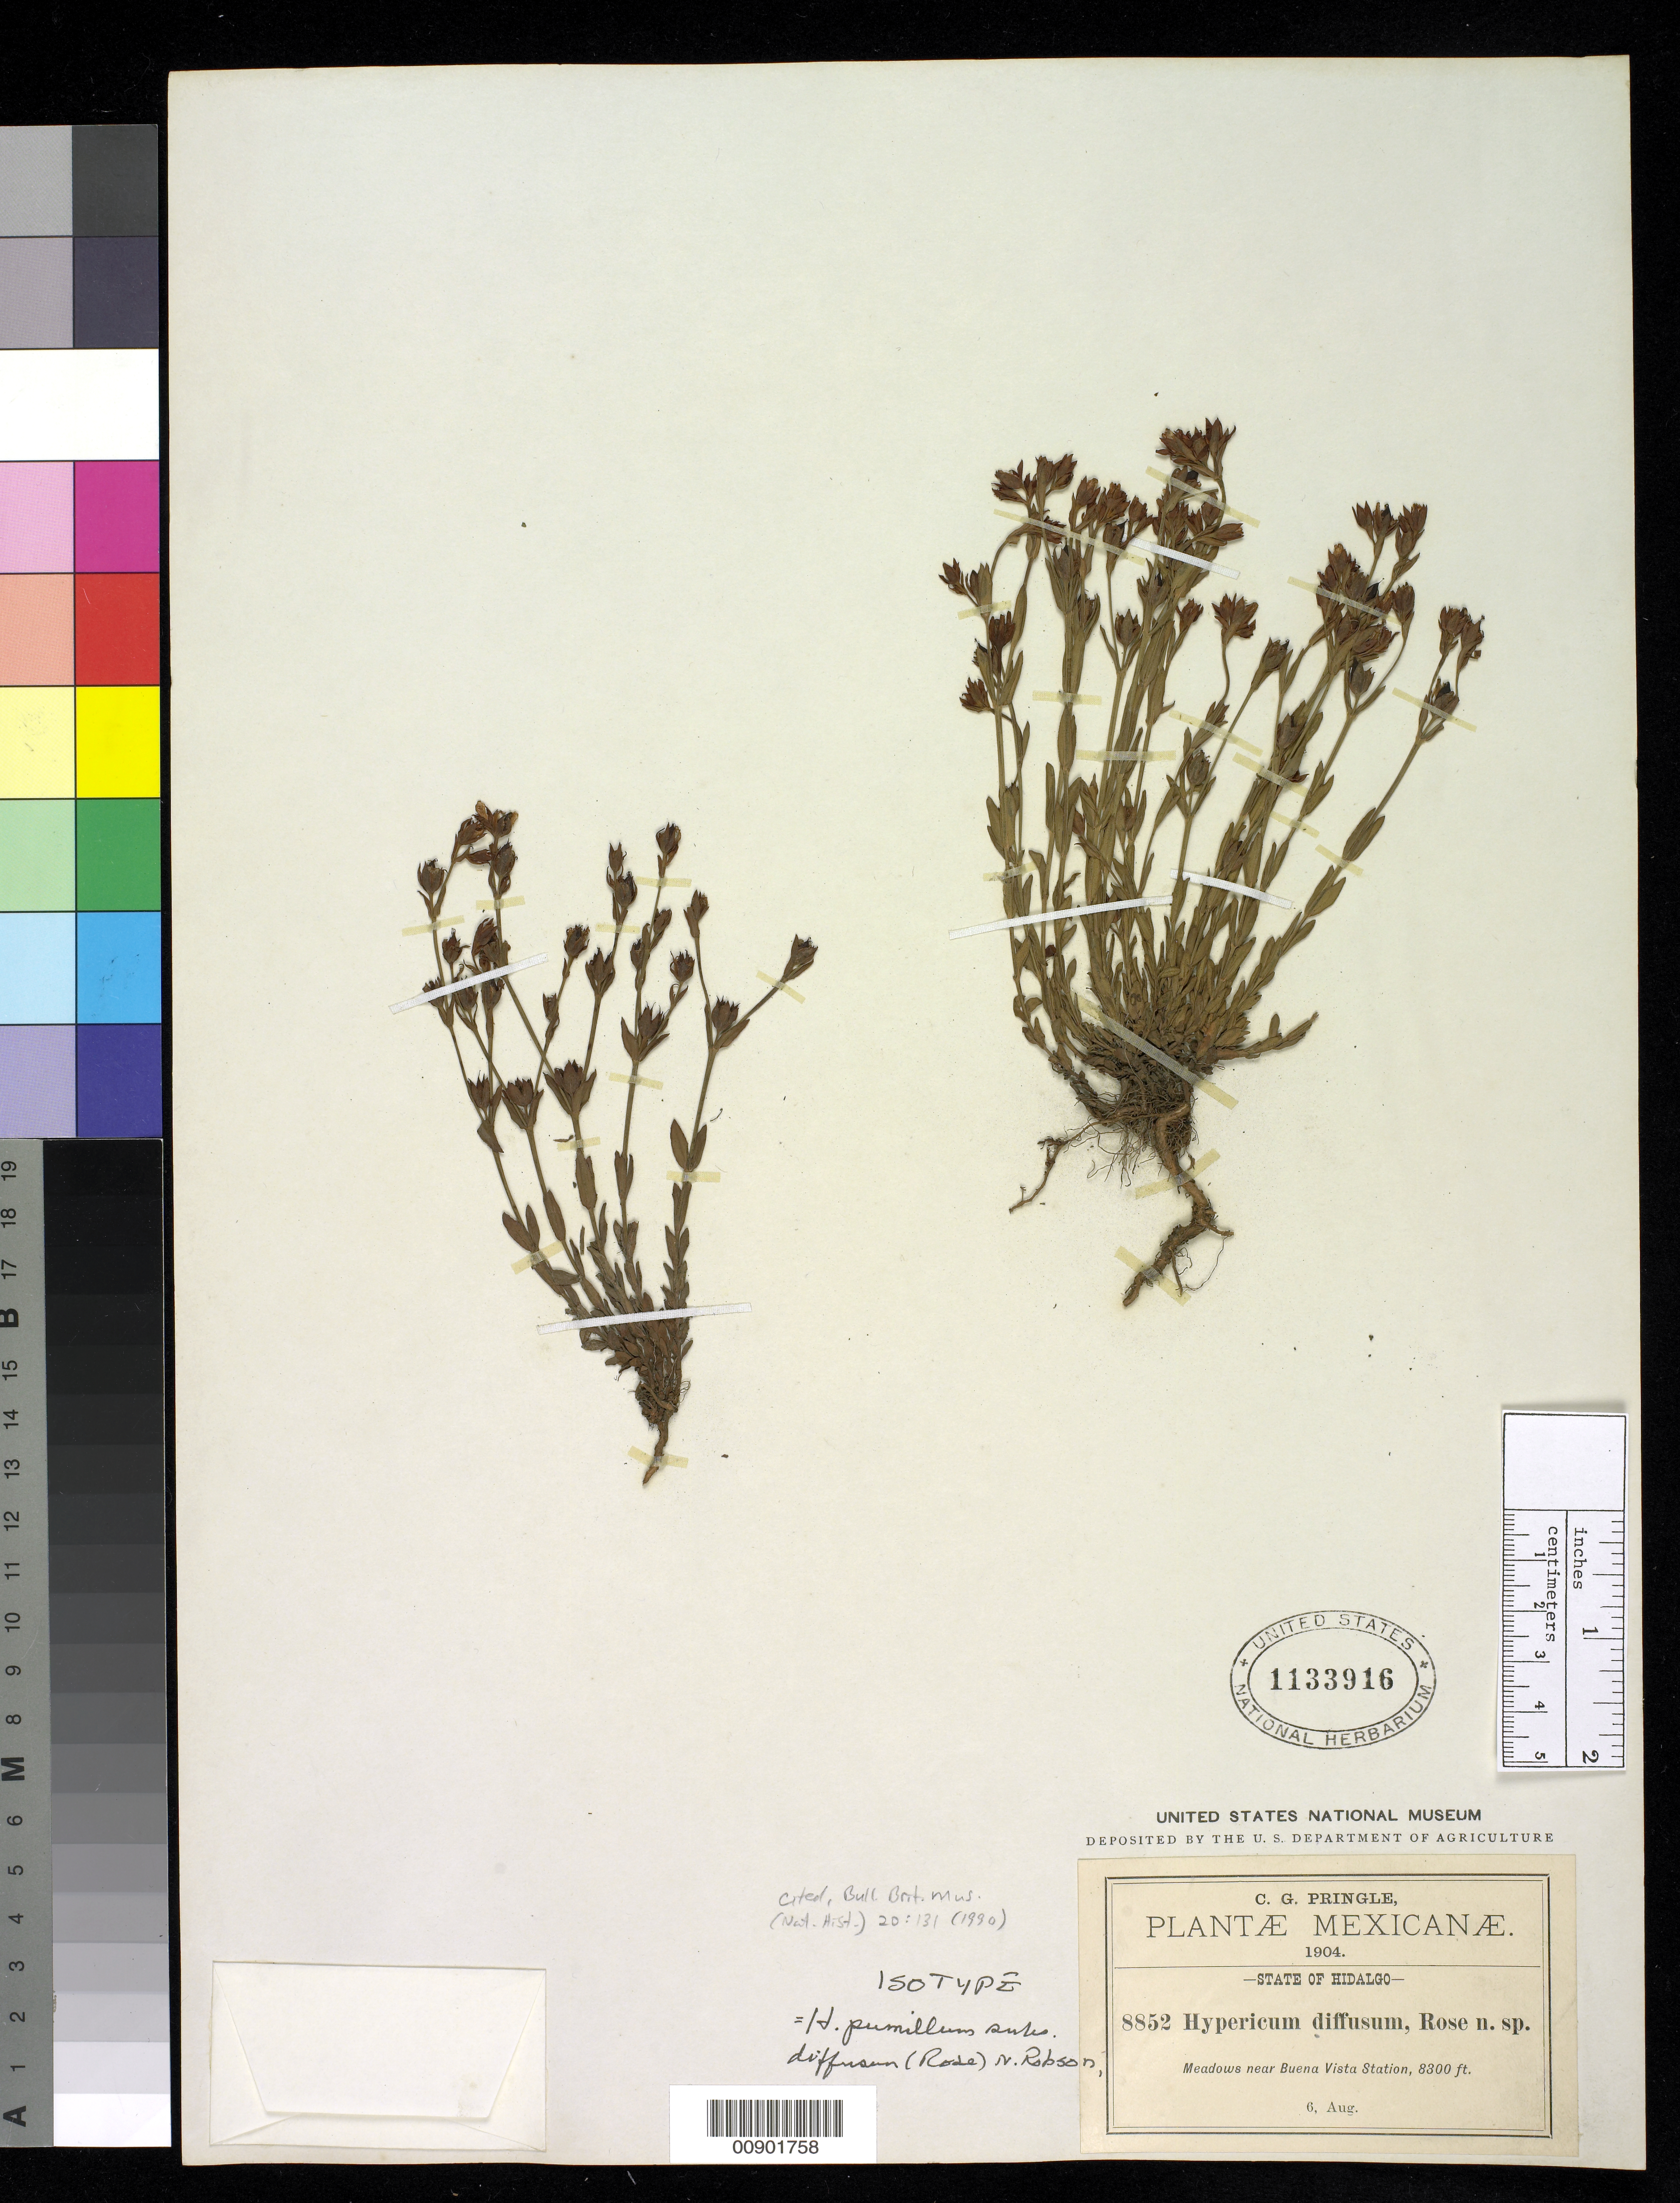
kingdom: Plantae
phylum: Tracheophyta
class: Magnoliopsida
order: Malpighiales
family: Hypericaceae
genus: Hypericum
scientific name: Hypericum diffusum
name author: Rose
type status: Type Collection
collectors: C. G. Pringle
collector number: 8852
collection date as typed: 06 Aug 1904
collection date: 1904-08-06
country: Mexico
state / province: Hidalgo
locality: Meadows near Buena Vista Station.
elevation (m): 2530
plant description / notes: Cited by N.K. Robson, Bull. Brit. Mus. (Nat. Hist.) 20: 131 (1990).; Collection number erroneously cited in protologue as 8802. Robson cites "holotype" at US, but of 2 sheets, both are marked "isotype" and it is not clear which (if either) is the holotype.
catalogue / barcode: US 1133916